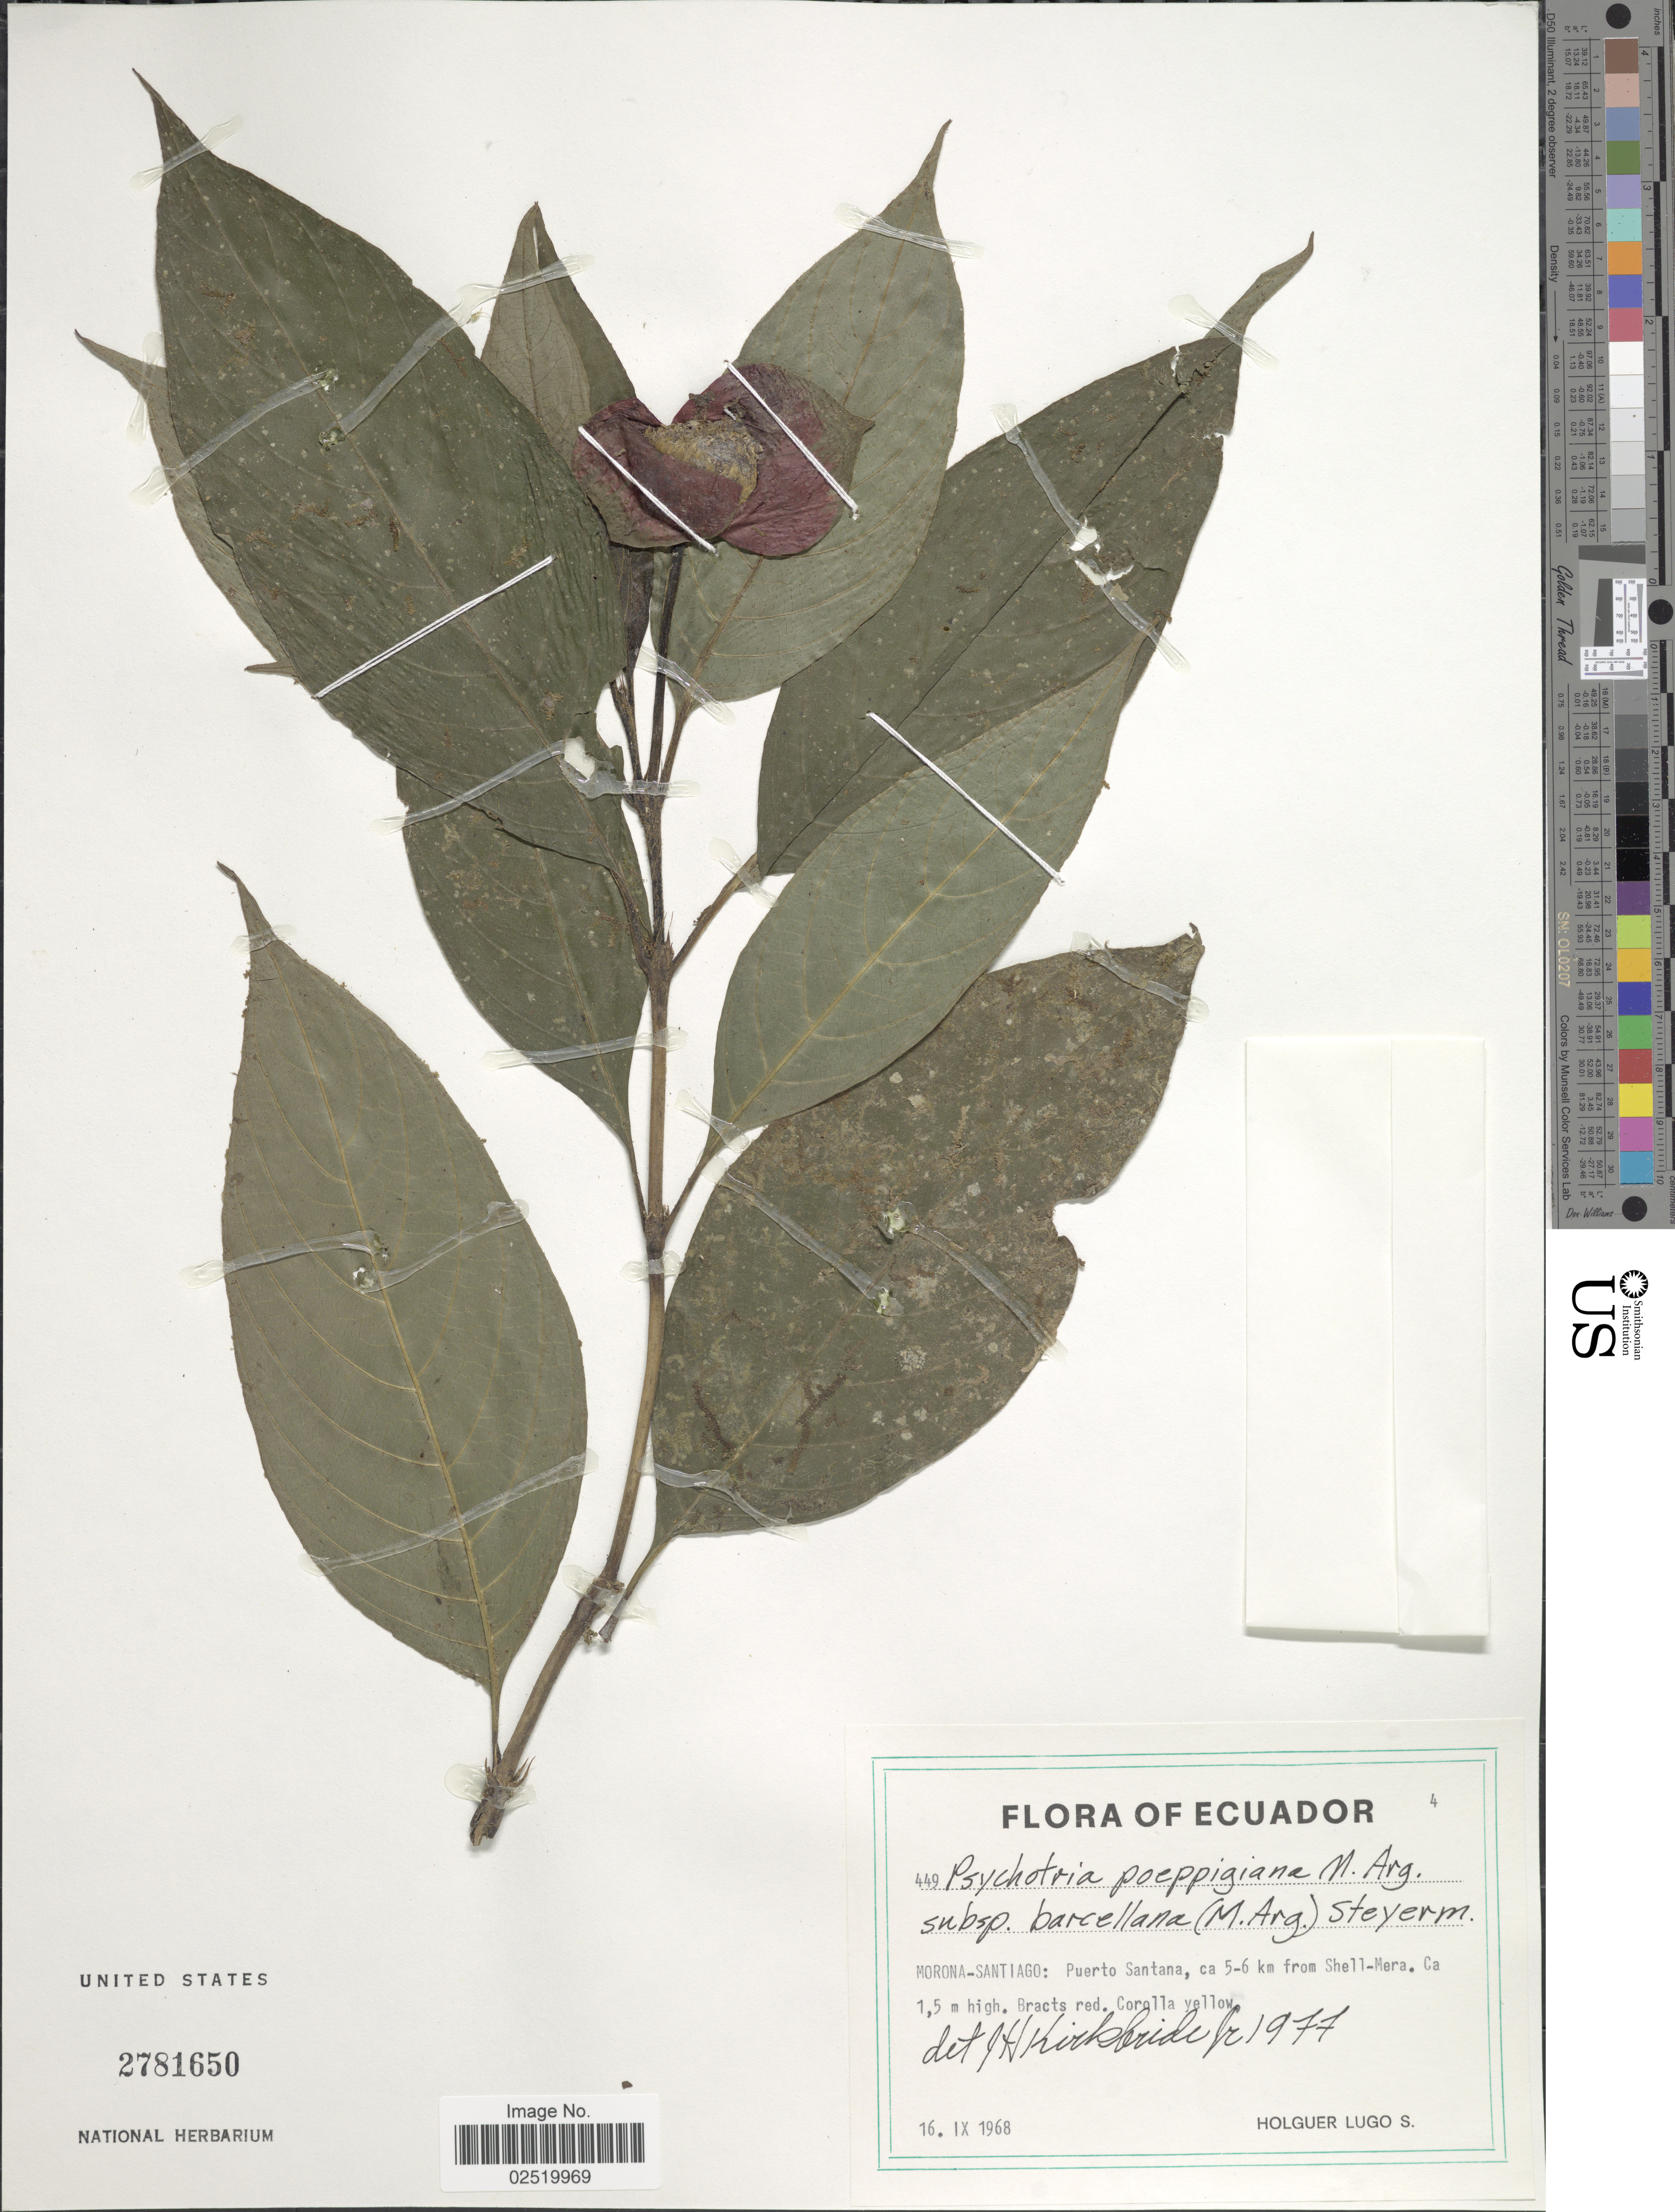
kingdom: Plantae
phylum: Tracheophyta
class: Magnoliopsida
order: Gentianales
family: Rubiaceae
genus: Psychotria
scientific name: Psychotria poeppigiana subsp. barcellana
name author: (Müll. Arg.) Steyerm.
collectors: H. Lugo S.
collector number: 449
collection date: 1968-09-16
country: Ecuador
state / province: Morona-Santiago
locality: Puerto Santana, ca 5-6 km from Shell-Mera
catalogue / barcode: US 2781650